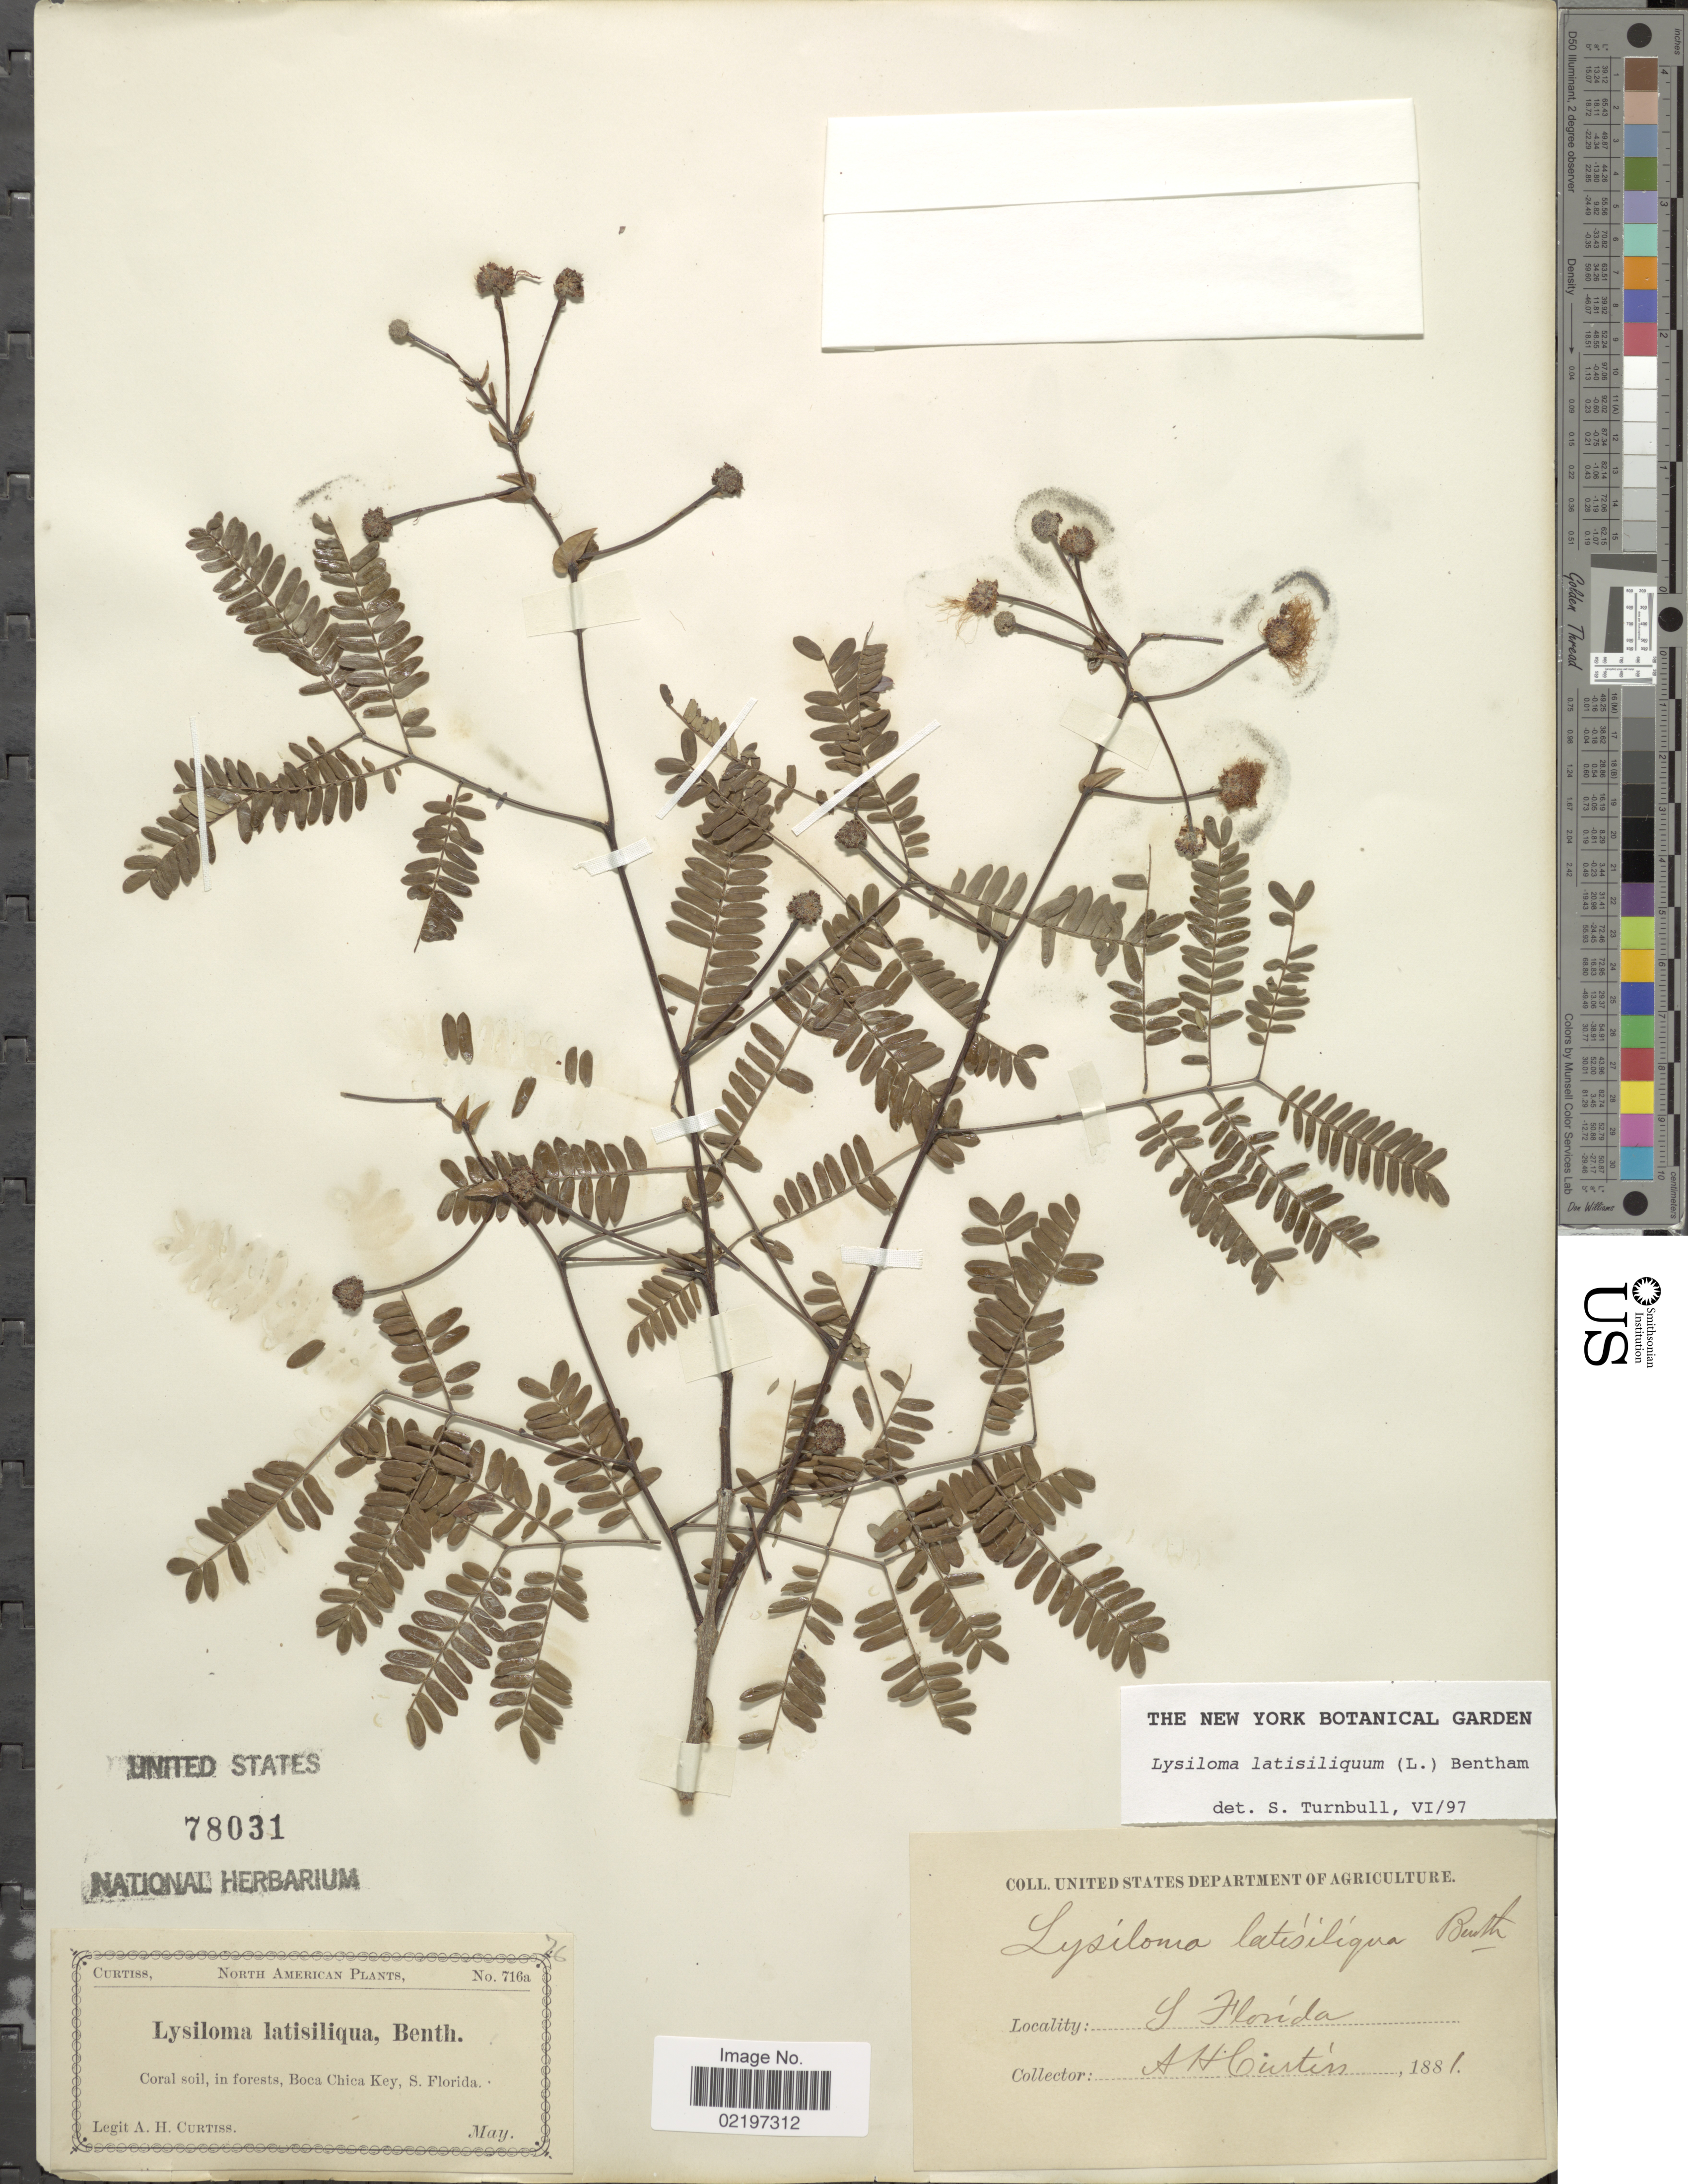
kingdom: Plantae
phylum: Tracheophyta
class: Magnoliopsida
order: Fabales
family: Fabaceae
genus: Lysiloma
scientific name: Lysiloma latisiliquum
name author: (L.) Benth.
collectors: A. H. Curtiss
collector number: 716a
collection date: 1881-05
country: United States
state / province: Florida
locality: Coral soil, in forest, Boca Chica Key, S. Florida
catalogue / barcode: US 78031